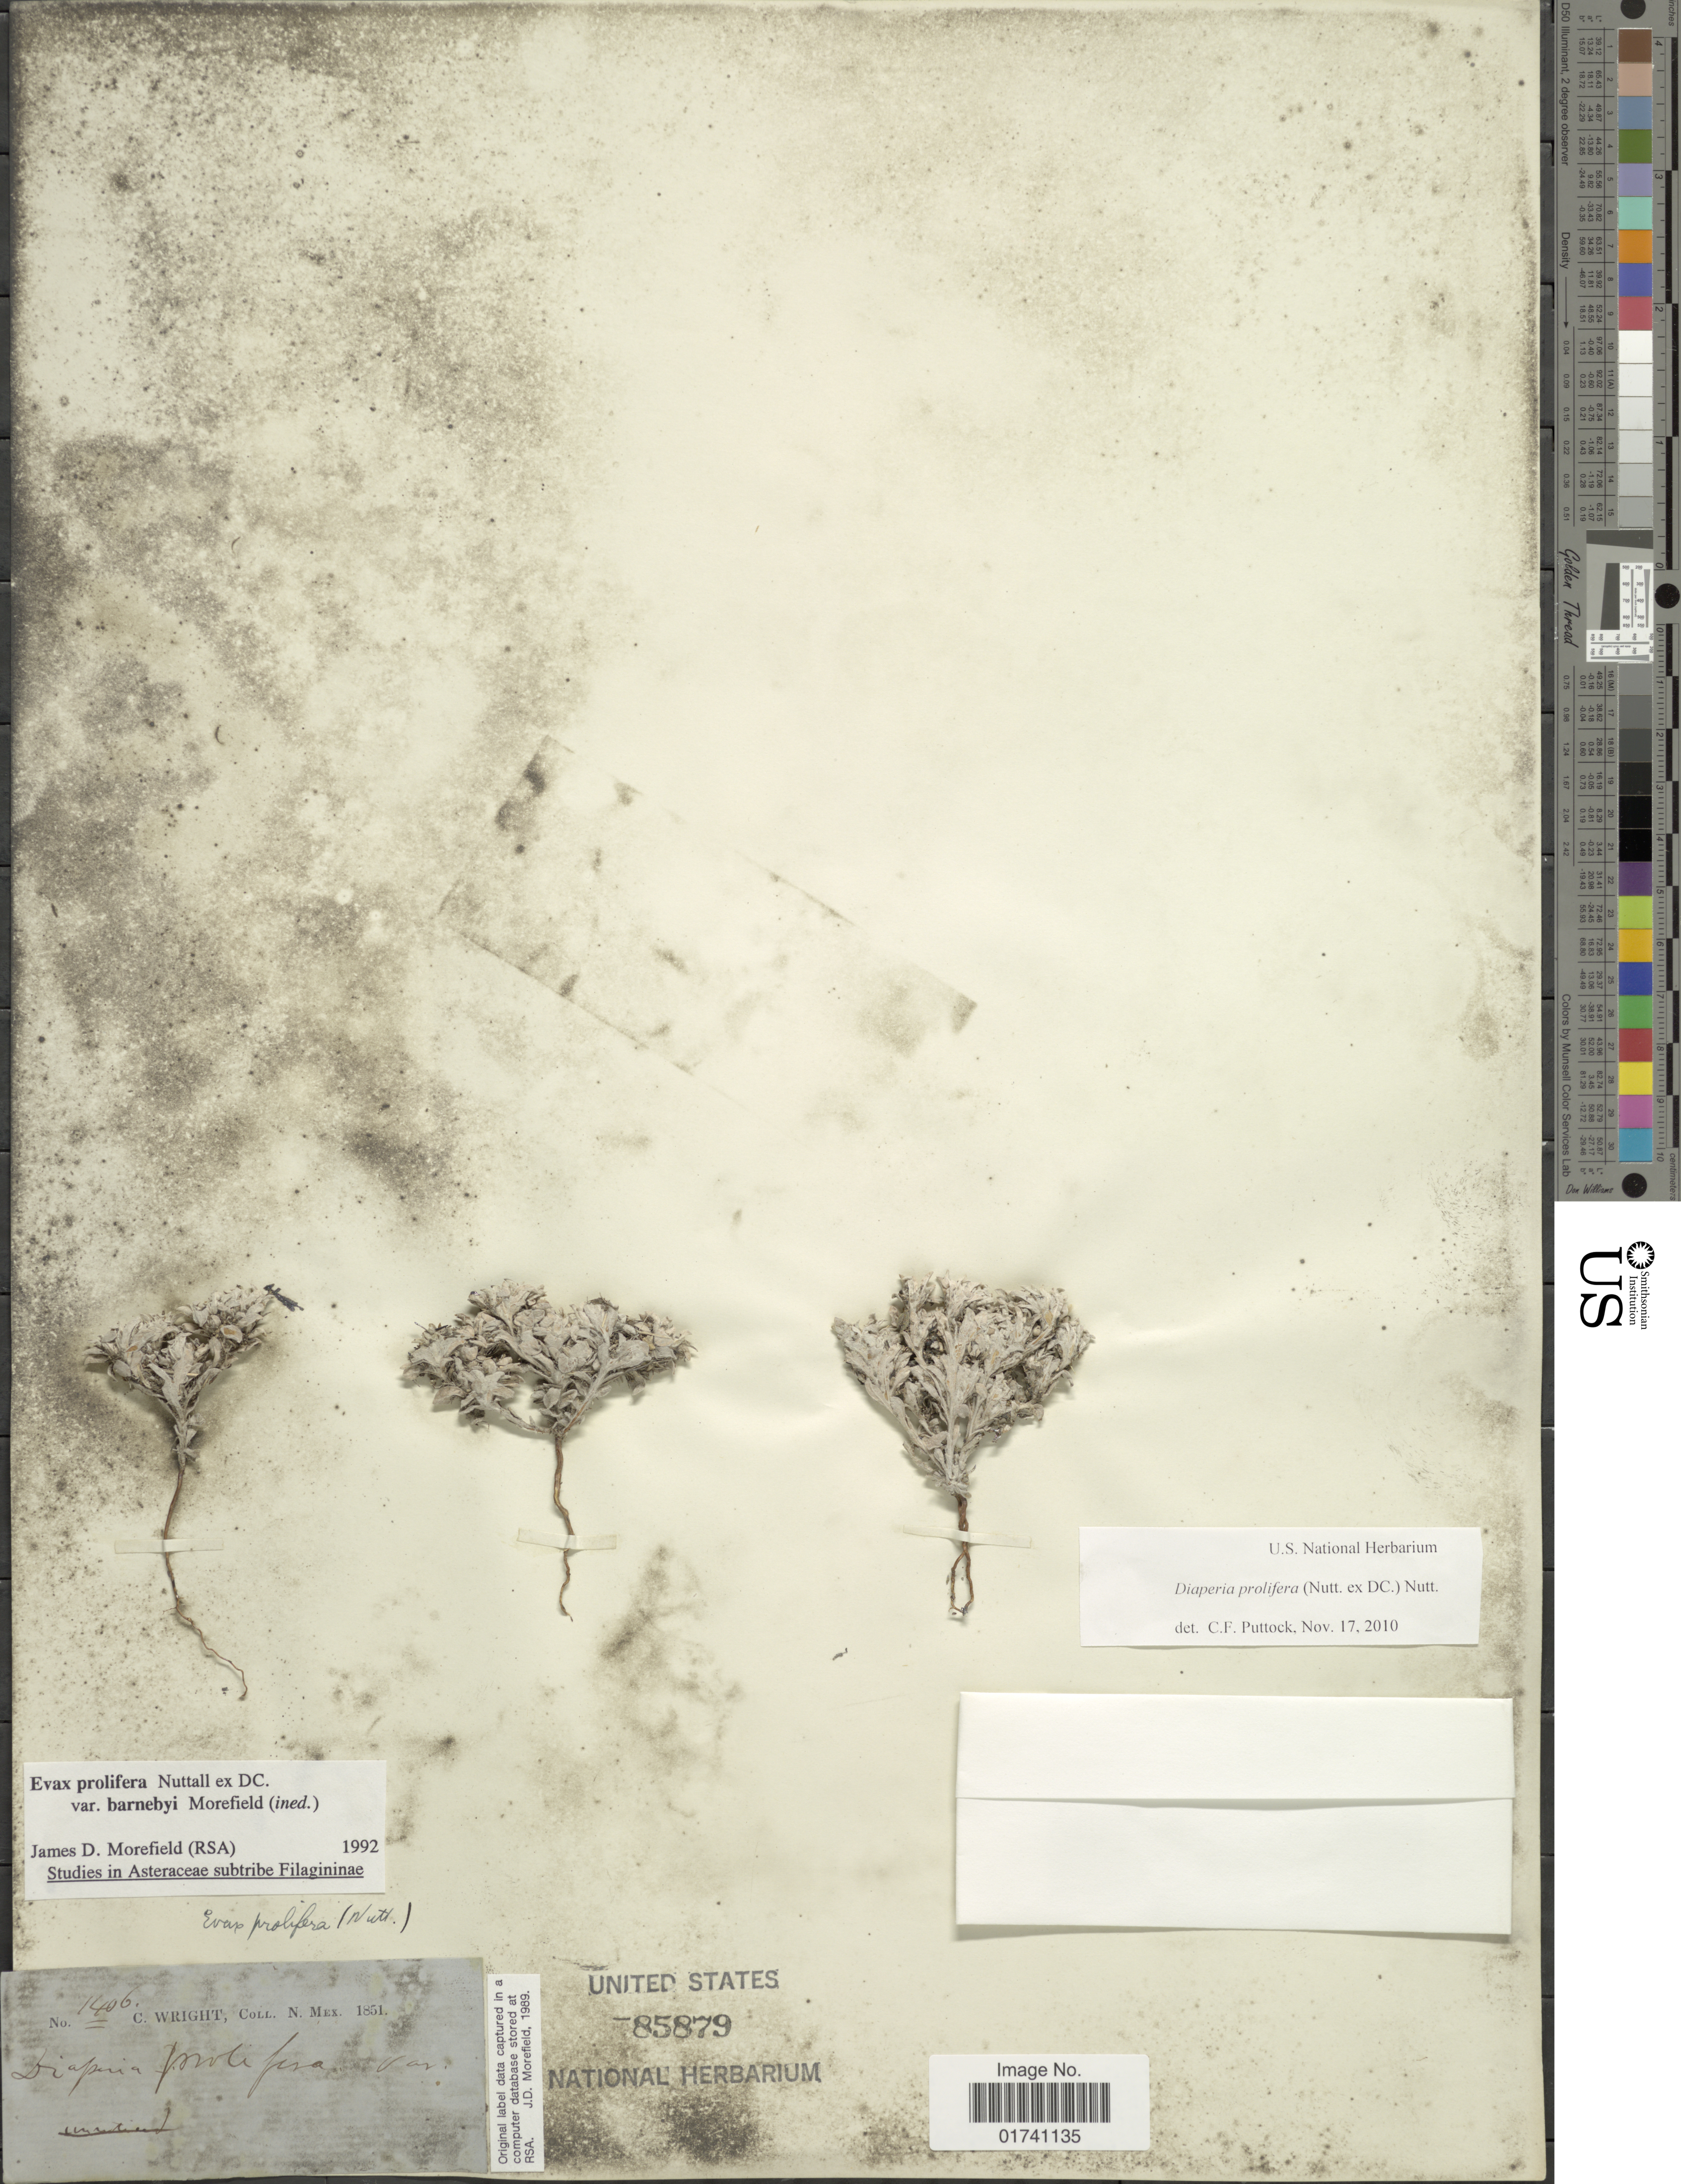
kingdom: Plantae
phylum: Tracheophyta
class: Magnoliopsida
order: Asterales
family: Asteraceae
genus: Diaperia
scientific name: Diaperia prolifera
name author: (Nutt. ex DC.) Morefield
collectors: C. Wright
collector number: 1406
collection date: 1851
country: United States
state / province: New Mexico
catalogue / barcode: US 85879